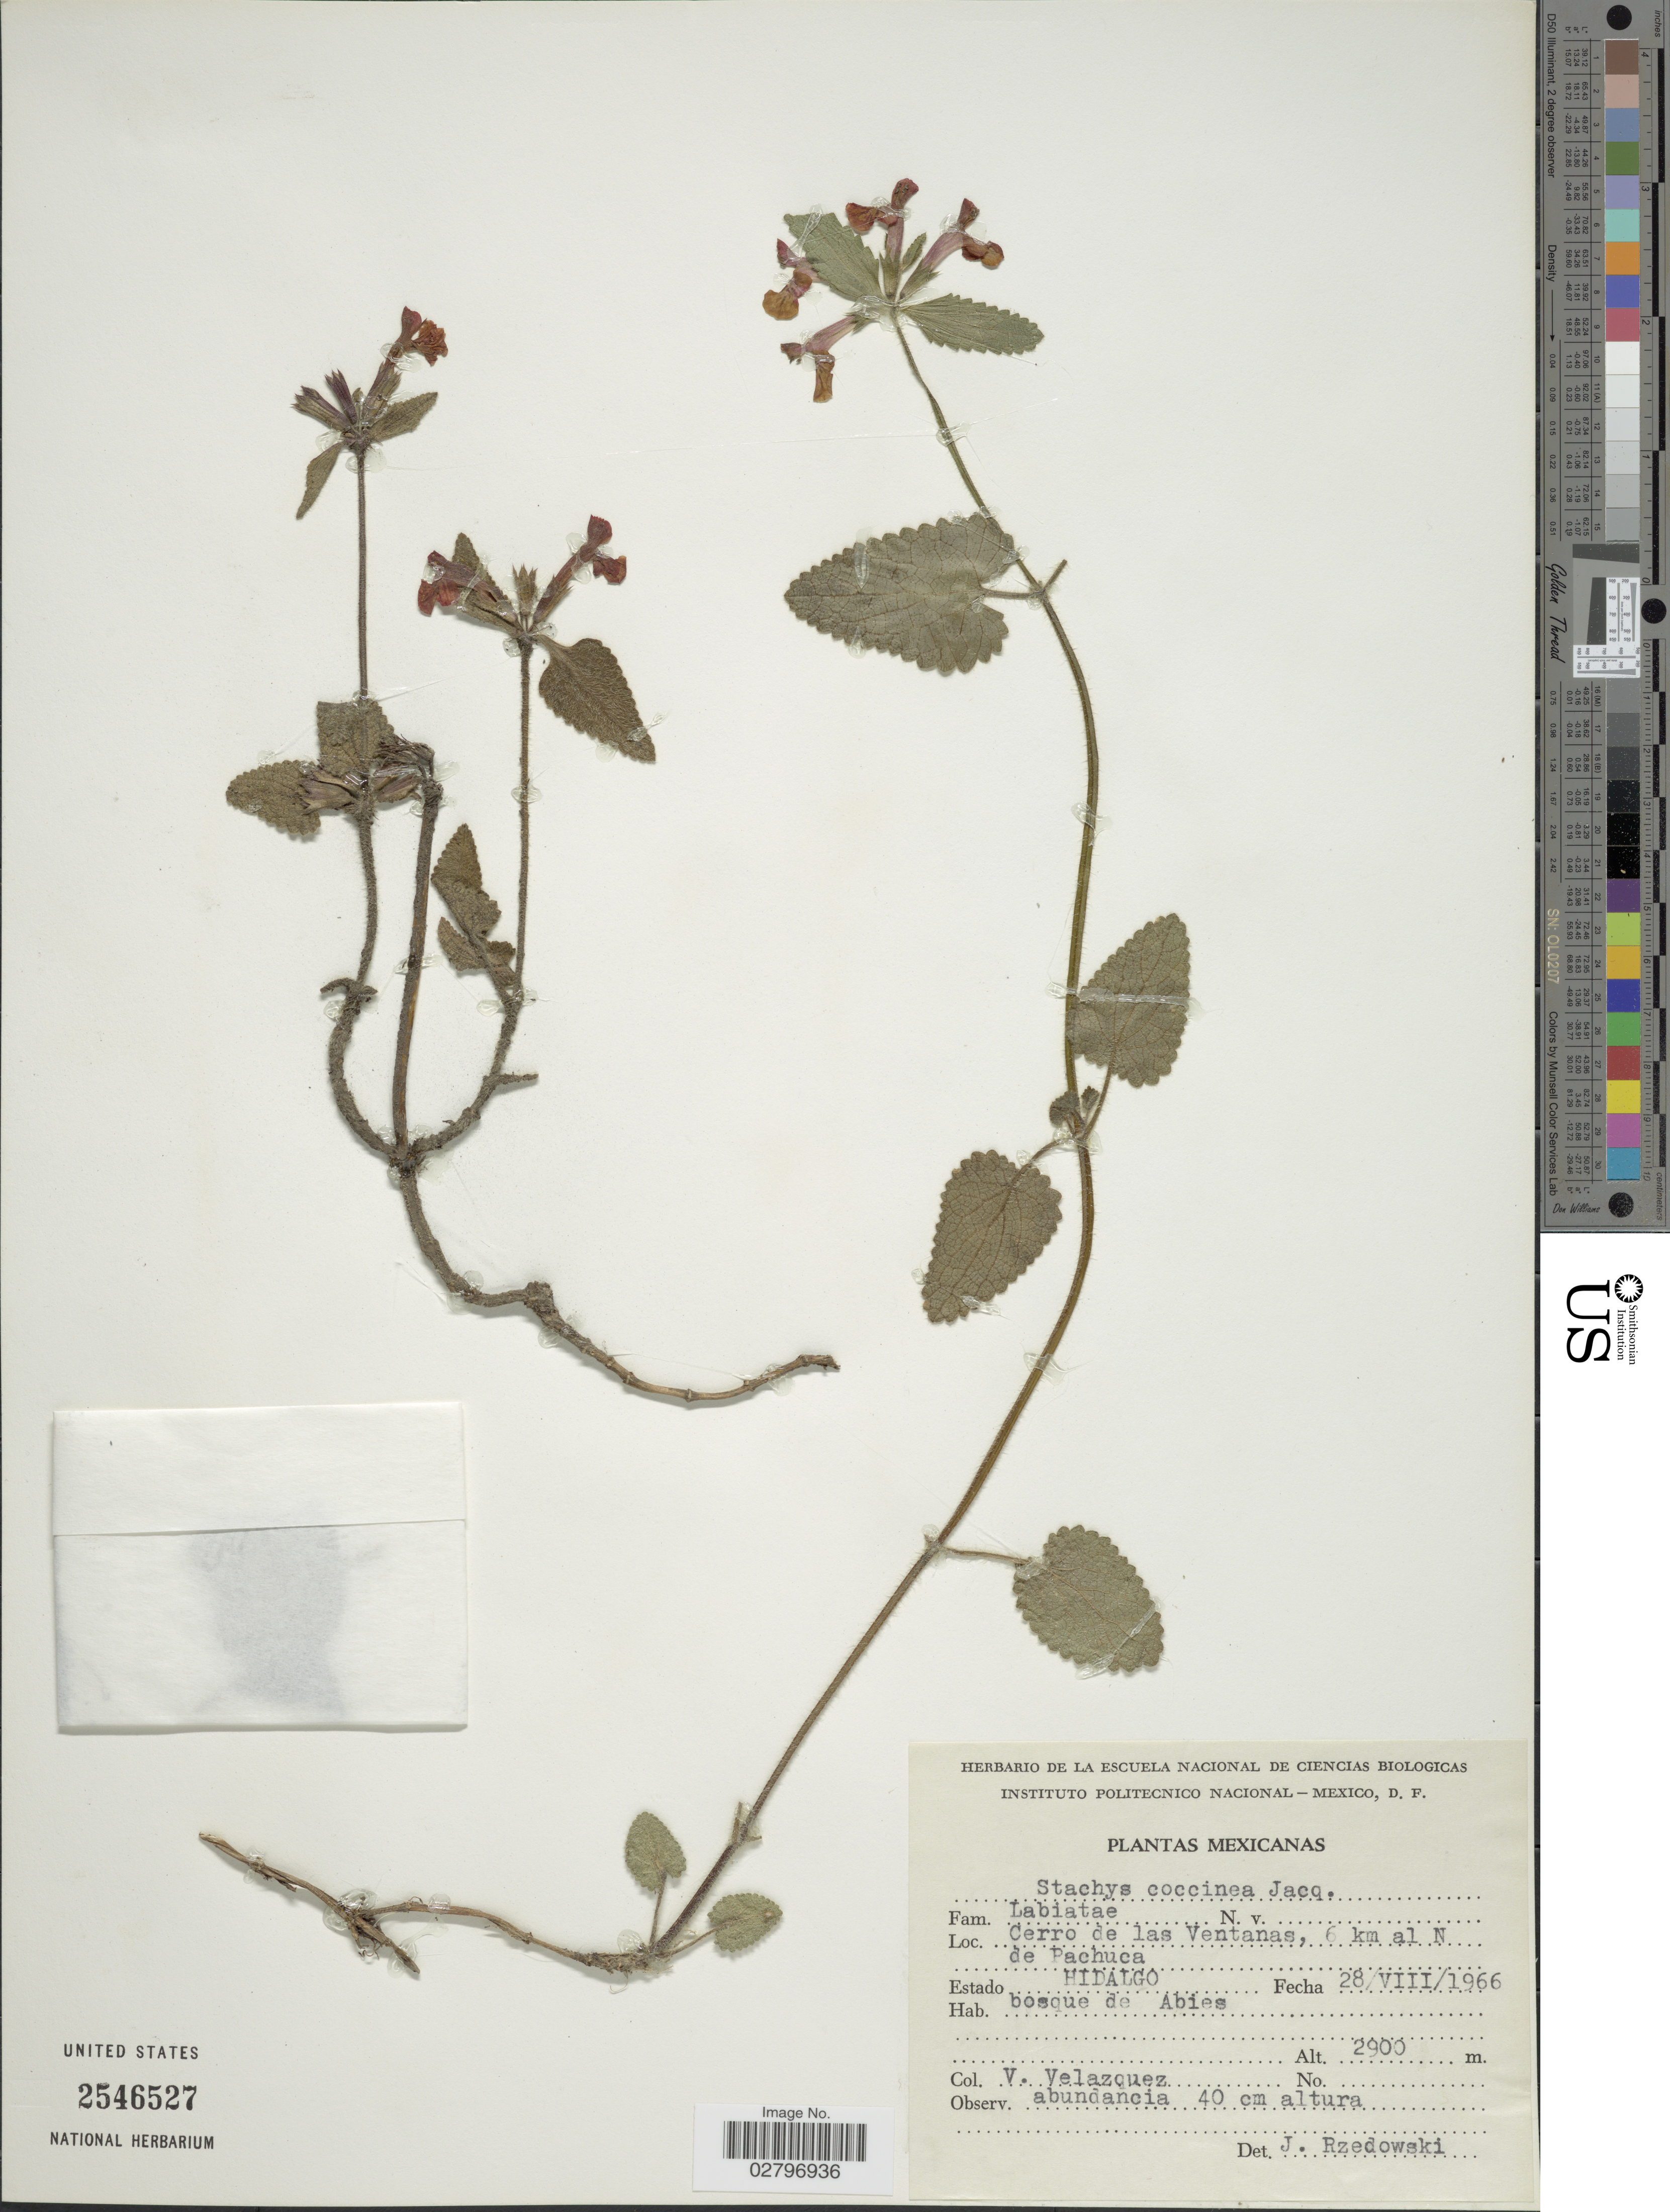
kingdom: Plantae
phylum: Tracheophyta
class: Magnoliopsida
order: Lamiales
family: Lamiaceae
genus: Stachys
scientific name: Stachys coccinea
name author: Ortega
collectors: V. Velazquez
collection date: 1966-08-28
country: Mexico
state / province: Hidalgo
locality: Cerro de las Ventanas, 6 km al N de Pachuca, Hidalgo.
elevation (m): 2900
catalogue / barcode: US 2546527